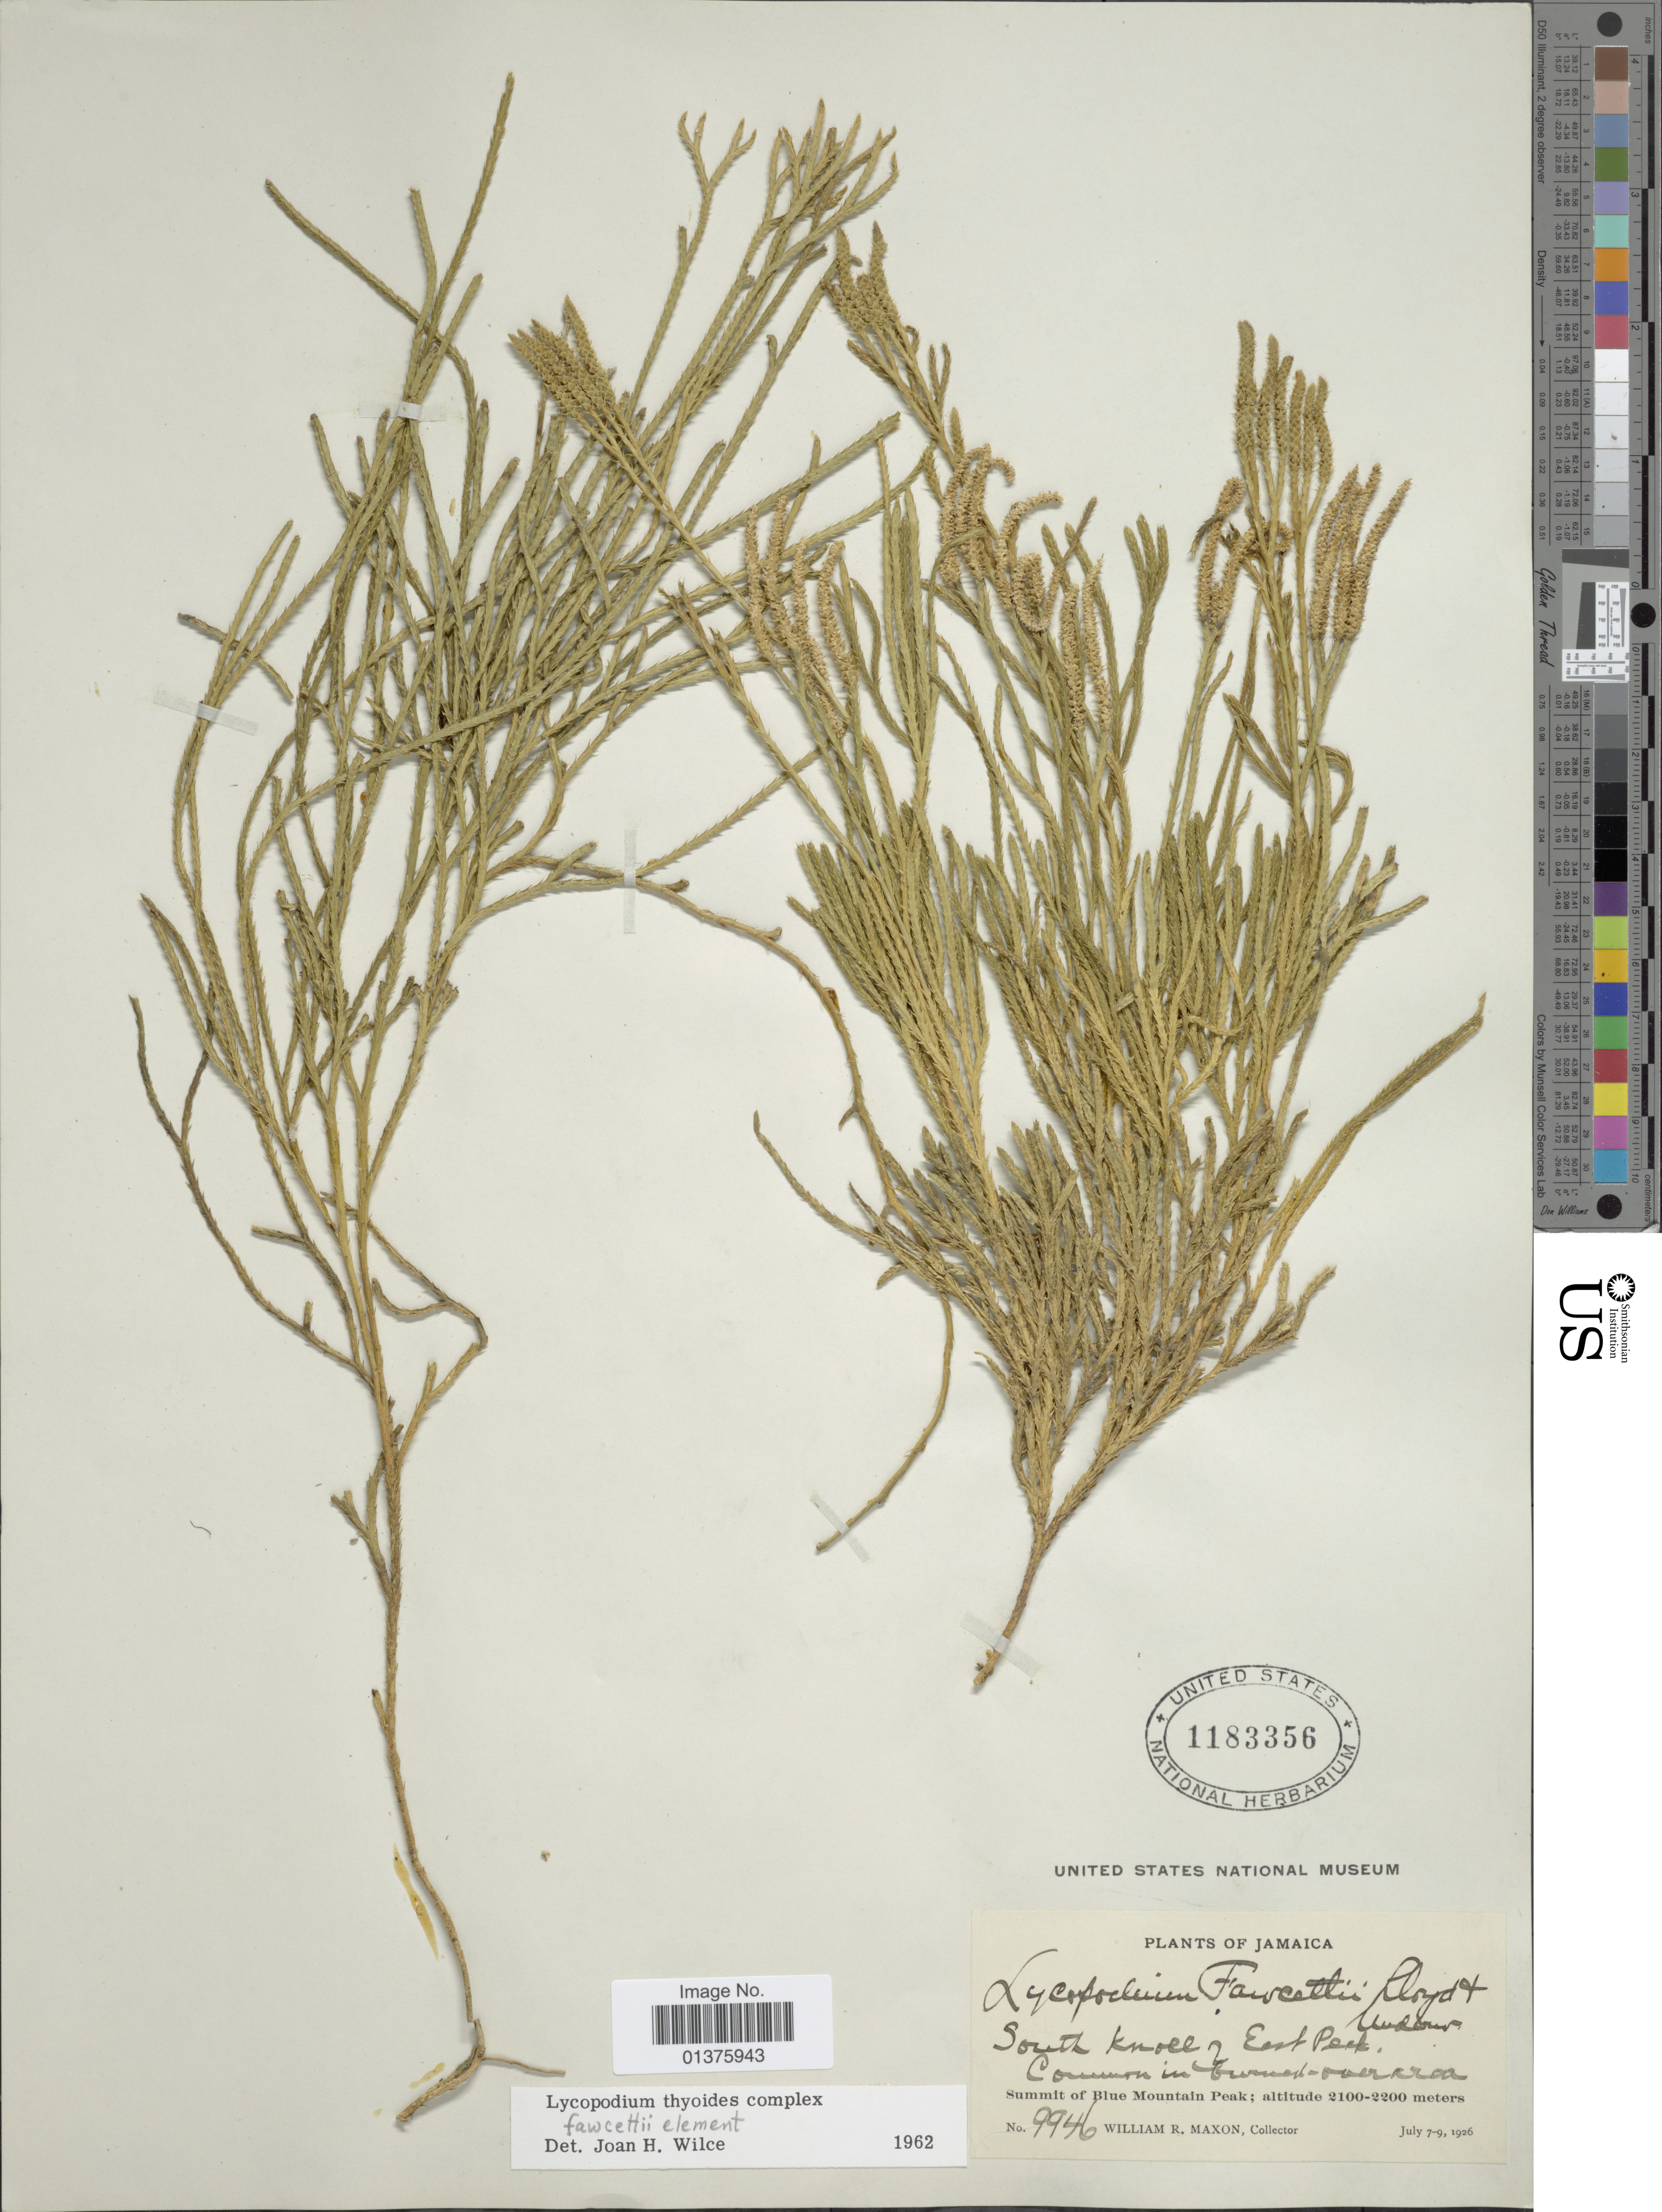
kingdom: Plantae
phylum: Tracheophyta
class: Lycopodiopsida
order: Lycopodiales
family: Lycopodiaceae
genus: Diphasiastrum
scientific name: Diphasiastrum thyoides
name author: (Humb. & Bonpl. ex Willd.) Holub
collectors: W. R. Maxon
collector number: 9946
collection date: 1926-07-07/1926-07-09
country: Jamaica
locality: South knoll of East Peck, Summit of Blue Mountain Peak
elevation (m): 2100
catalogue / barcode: US 1183356